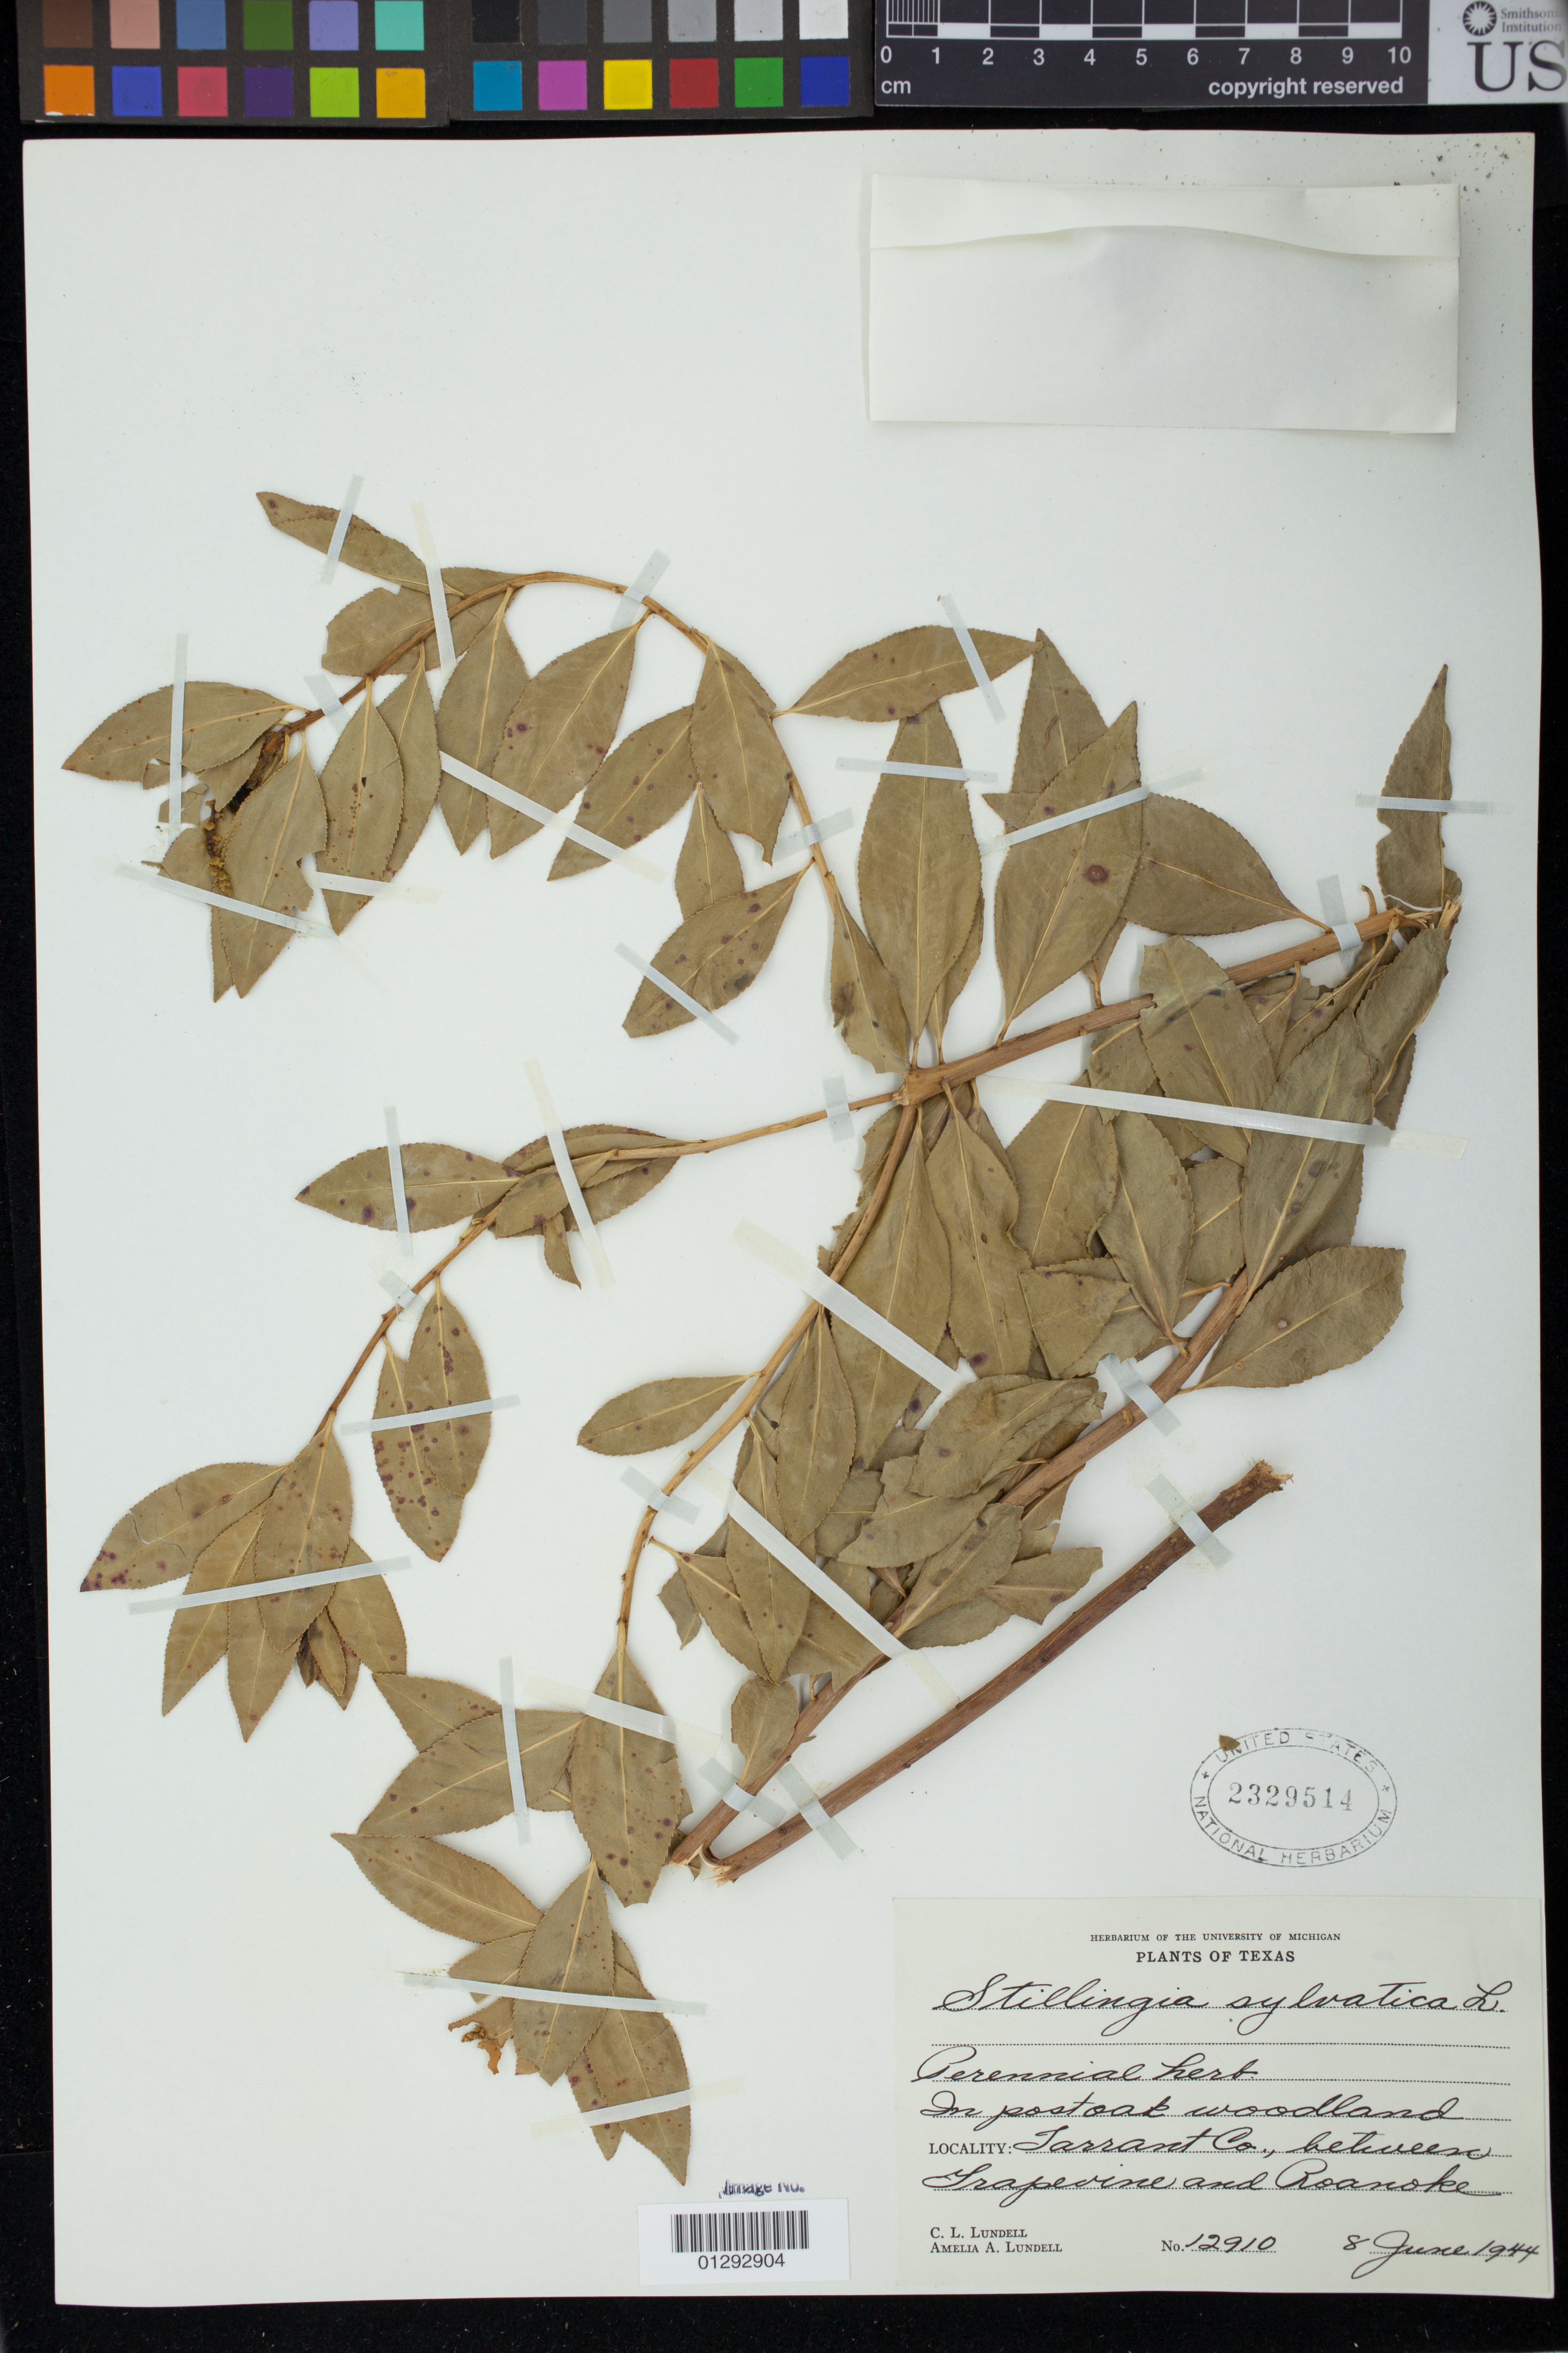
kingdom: Plantae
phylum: Tracheophyta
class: Magnoliopsida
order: Malpighiales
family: Euphorbiaceae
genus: Stillingia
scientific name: Stillingia sylvatica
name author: L.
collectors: C. L. Lundell & A. A. Lundell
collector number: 12910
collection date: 1944-06-08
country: United States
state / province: Texas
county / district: Tarrant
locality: between Grapevine and Roanoke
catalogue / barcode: US 2329514